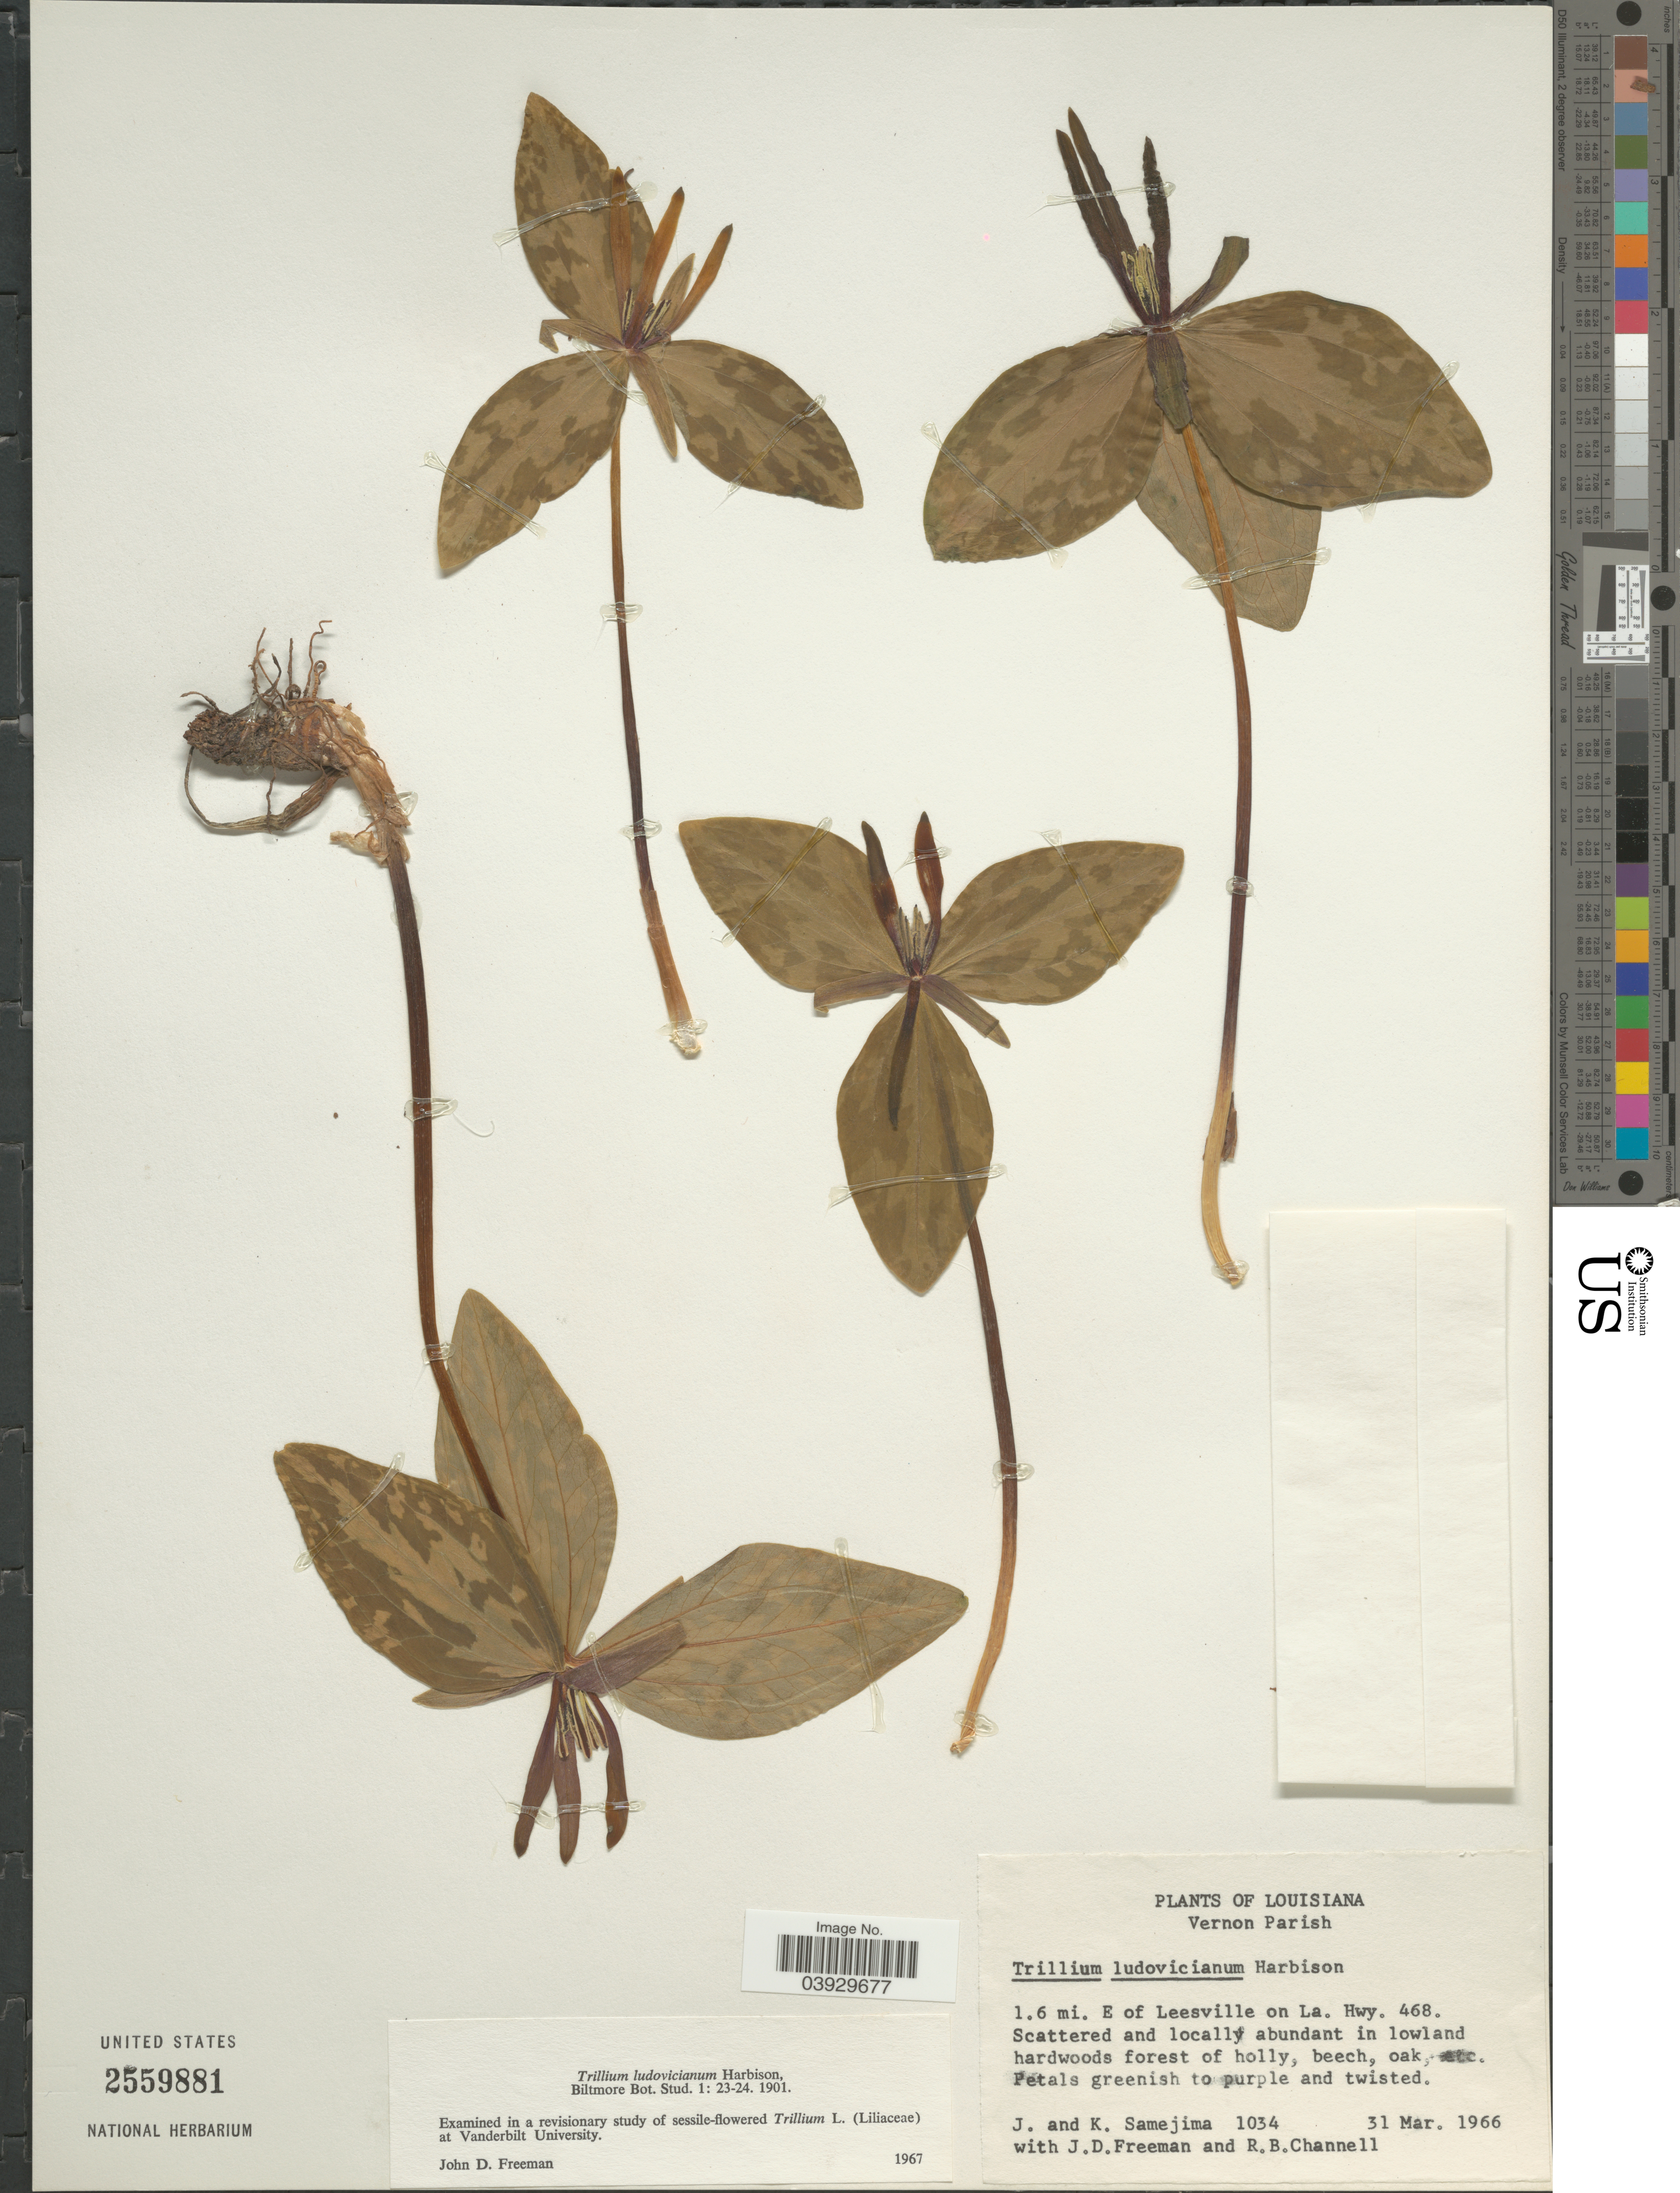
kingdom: Plantae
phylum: Tracheophyta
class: Liliopsida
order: Liliales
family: Melanthiaceae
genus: Trillium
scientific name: Trillium ludovicianum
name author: Harb.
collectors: J. Samejima, K. Samejima, J. Freeman & R. B. Channell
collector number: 1034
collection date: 1966-03-31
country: United States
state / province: Louisiana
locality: Vernon Parish. 1.6 mi. E of Leesville on La. Hwy. 468.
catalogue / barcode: US 2559881